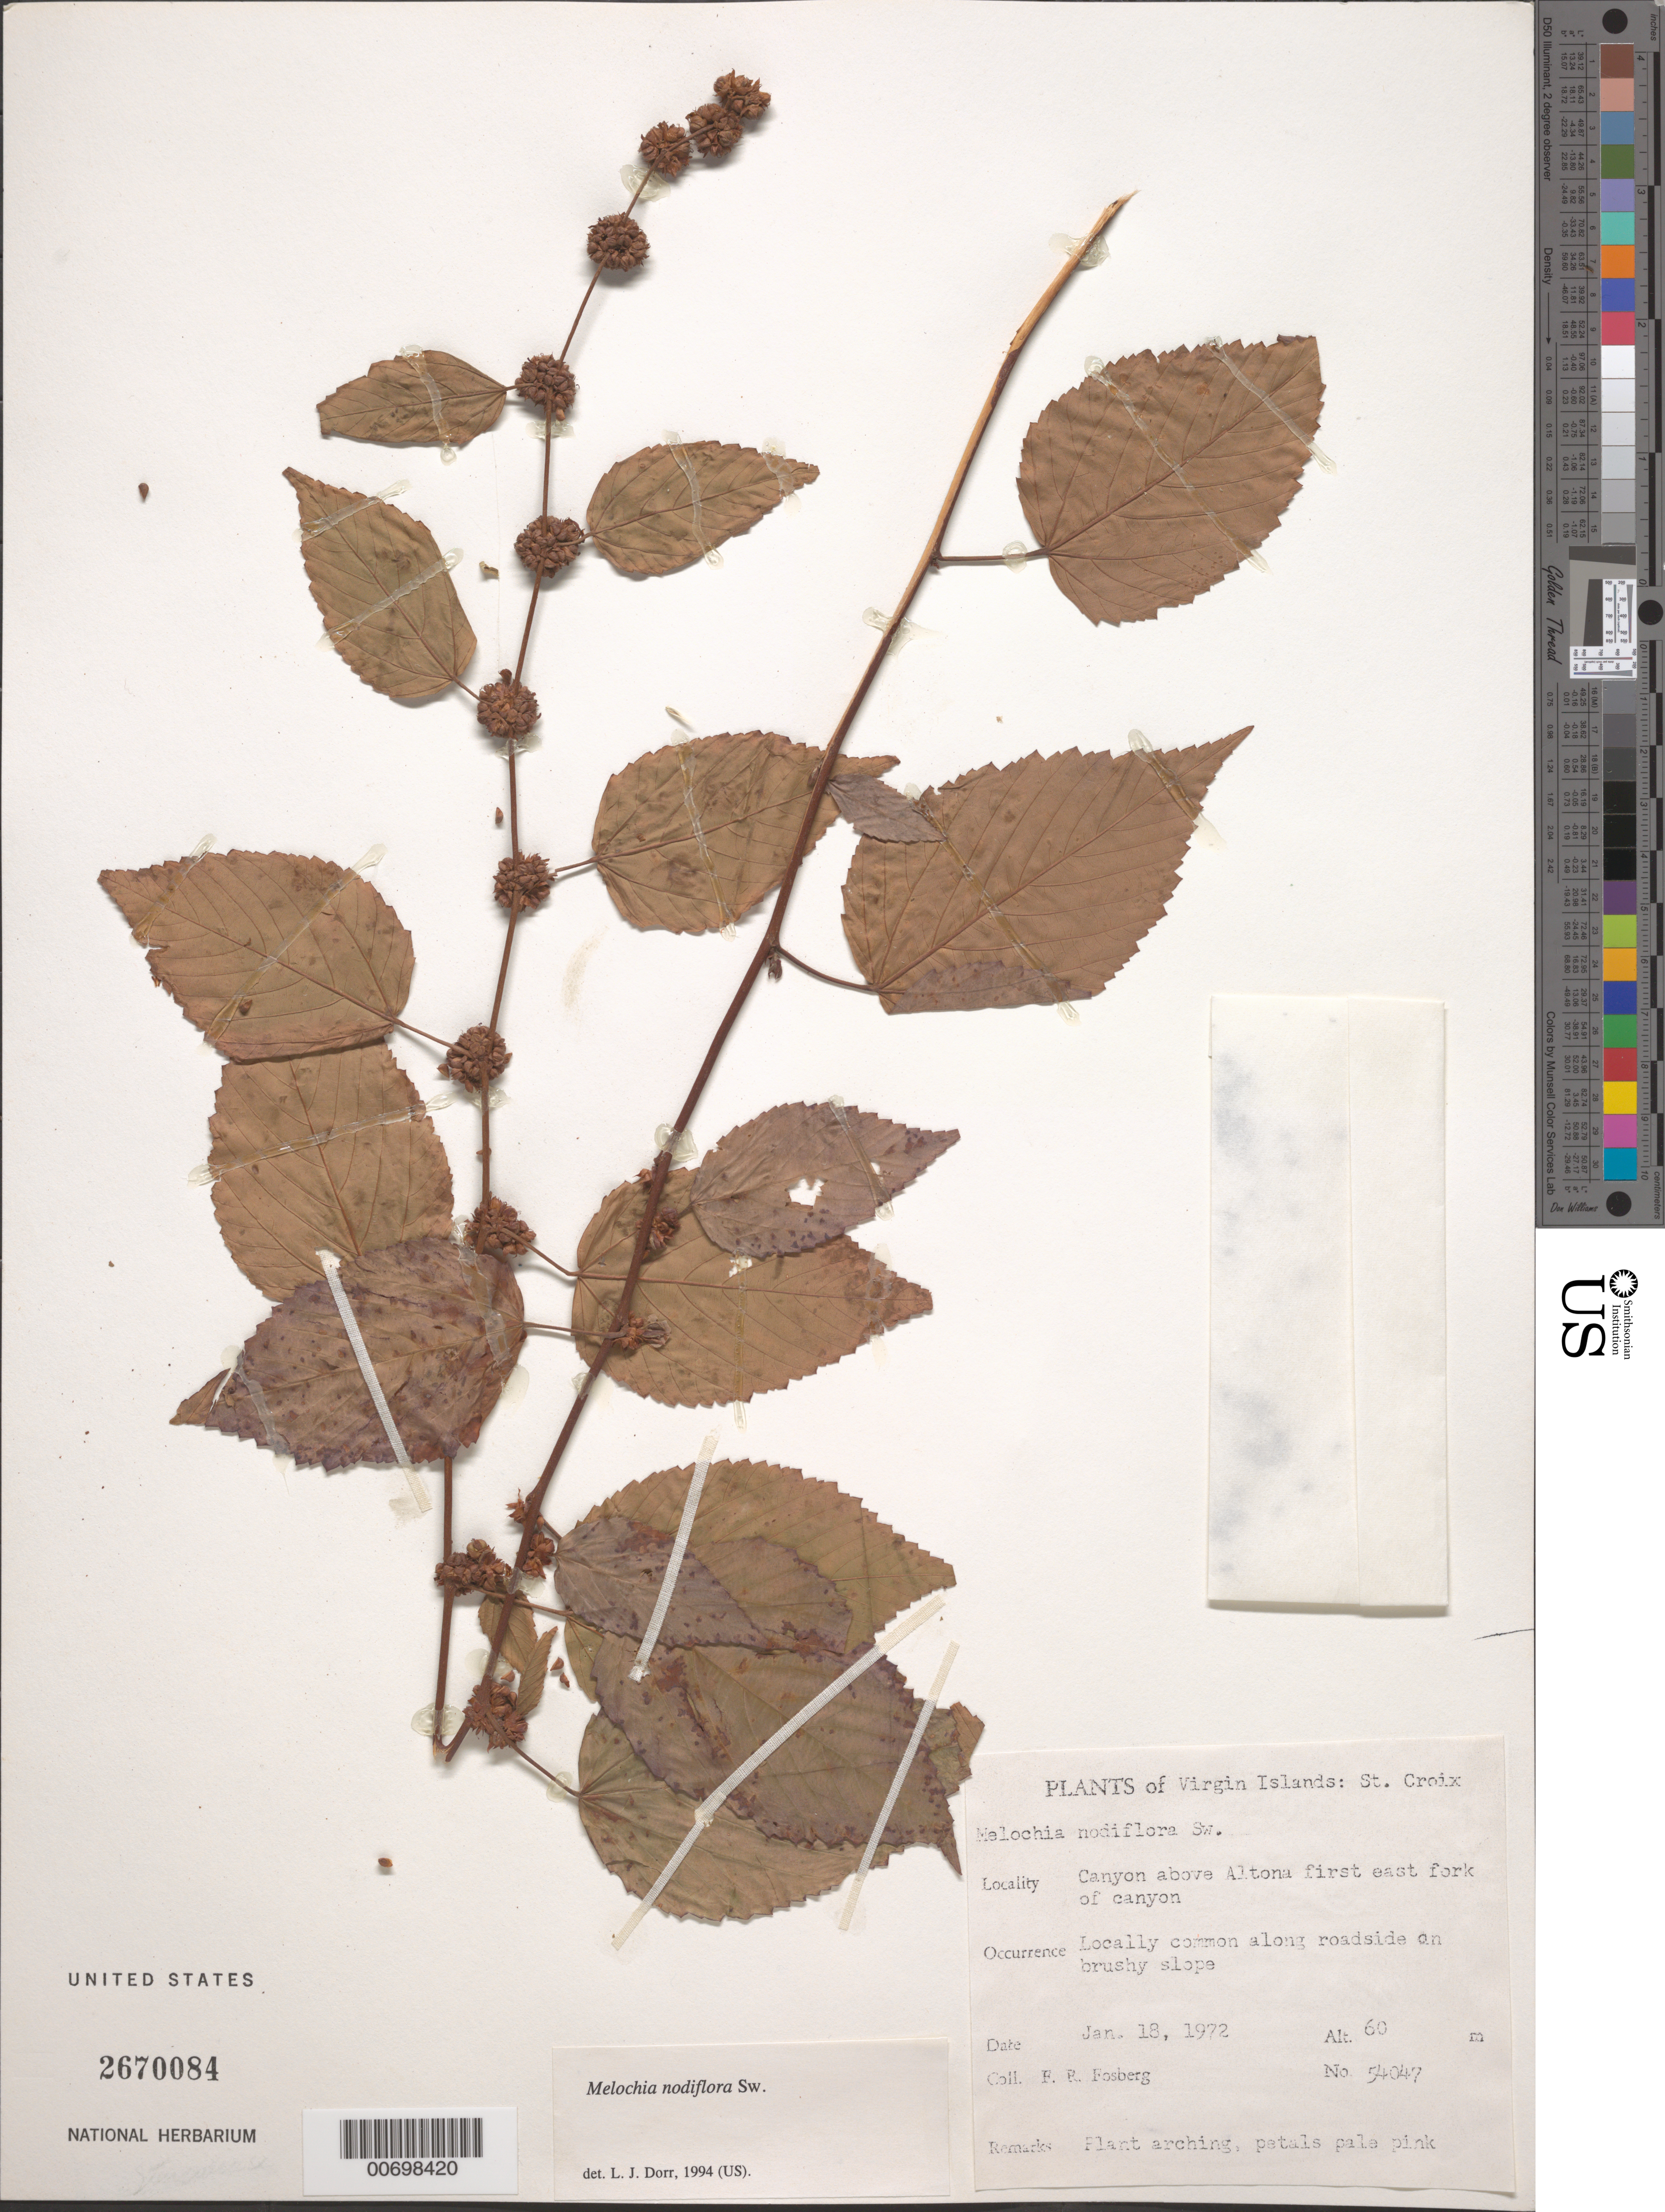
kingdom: Plantae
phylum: Tracheophyta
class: Magnoliopsida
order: Malvales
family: Malvaceae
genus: Melochia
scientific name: Melochia nodiflora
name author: Sw.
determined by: Dorr, L. J., (BOT), Smithsonian Institution - National Museum of Natural History (UNITED STATES)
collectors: F. R. Fosberg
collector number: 54047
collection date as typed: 18 Jan 1972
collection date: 1972-01-18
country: U.S. Virgin Islands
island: St. Croix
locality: Canyon above Altona, first E fork of canyon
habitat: Along roadside on brushy slope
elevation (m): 60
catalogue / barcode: US 2670084